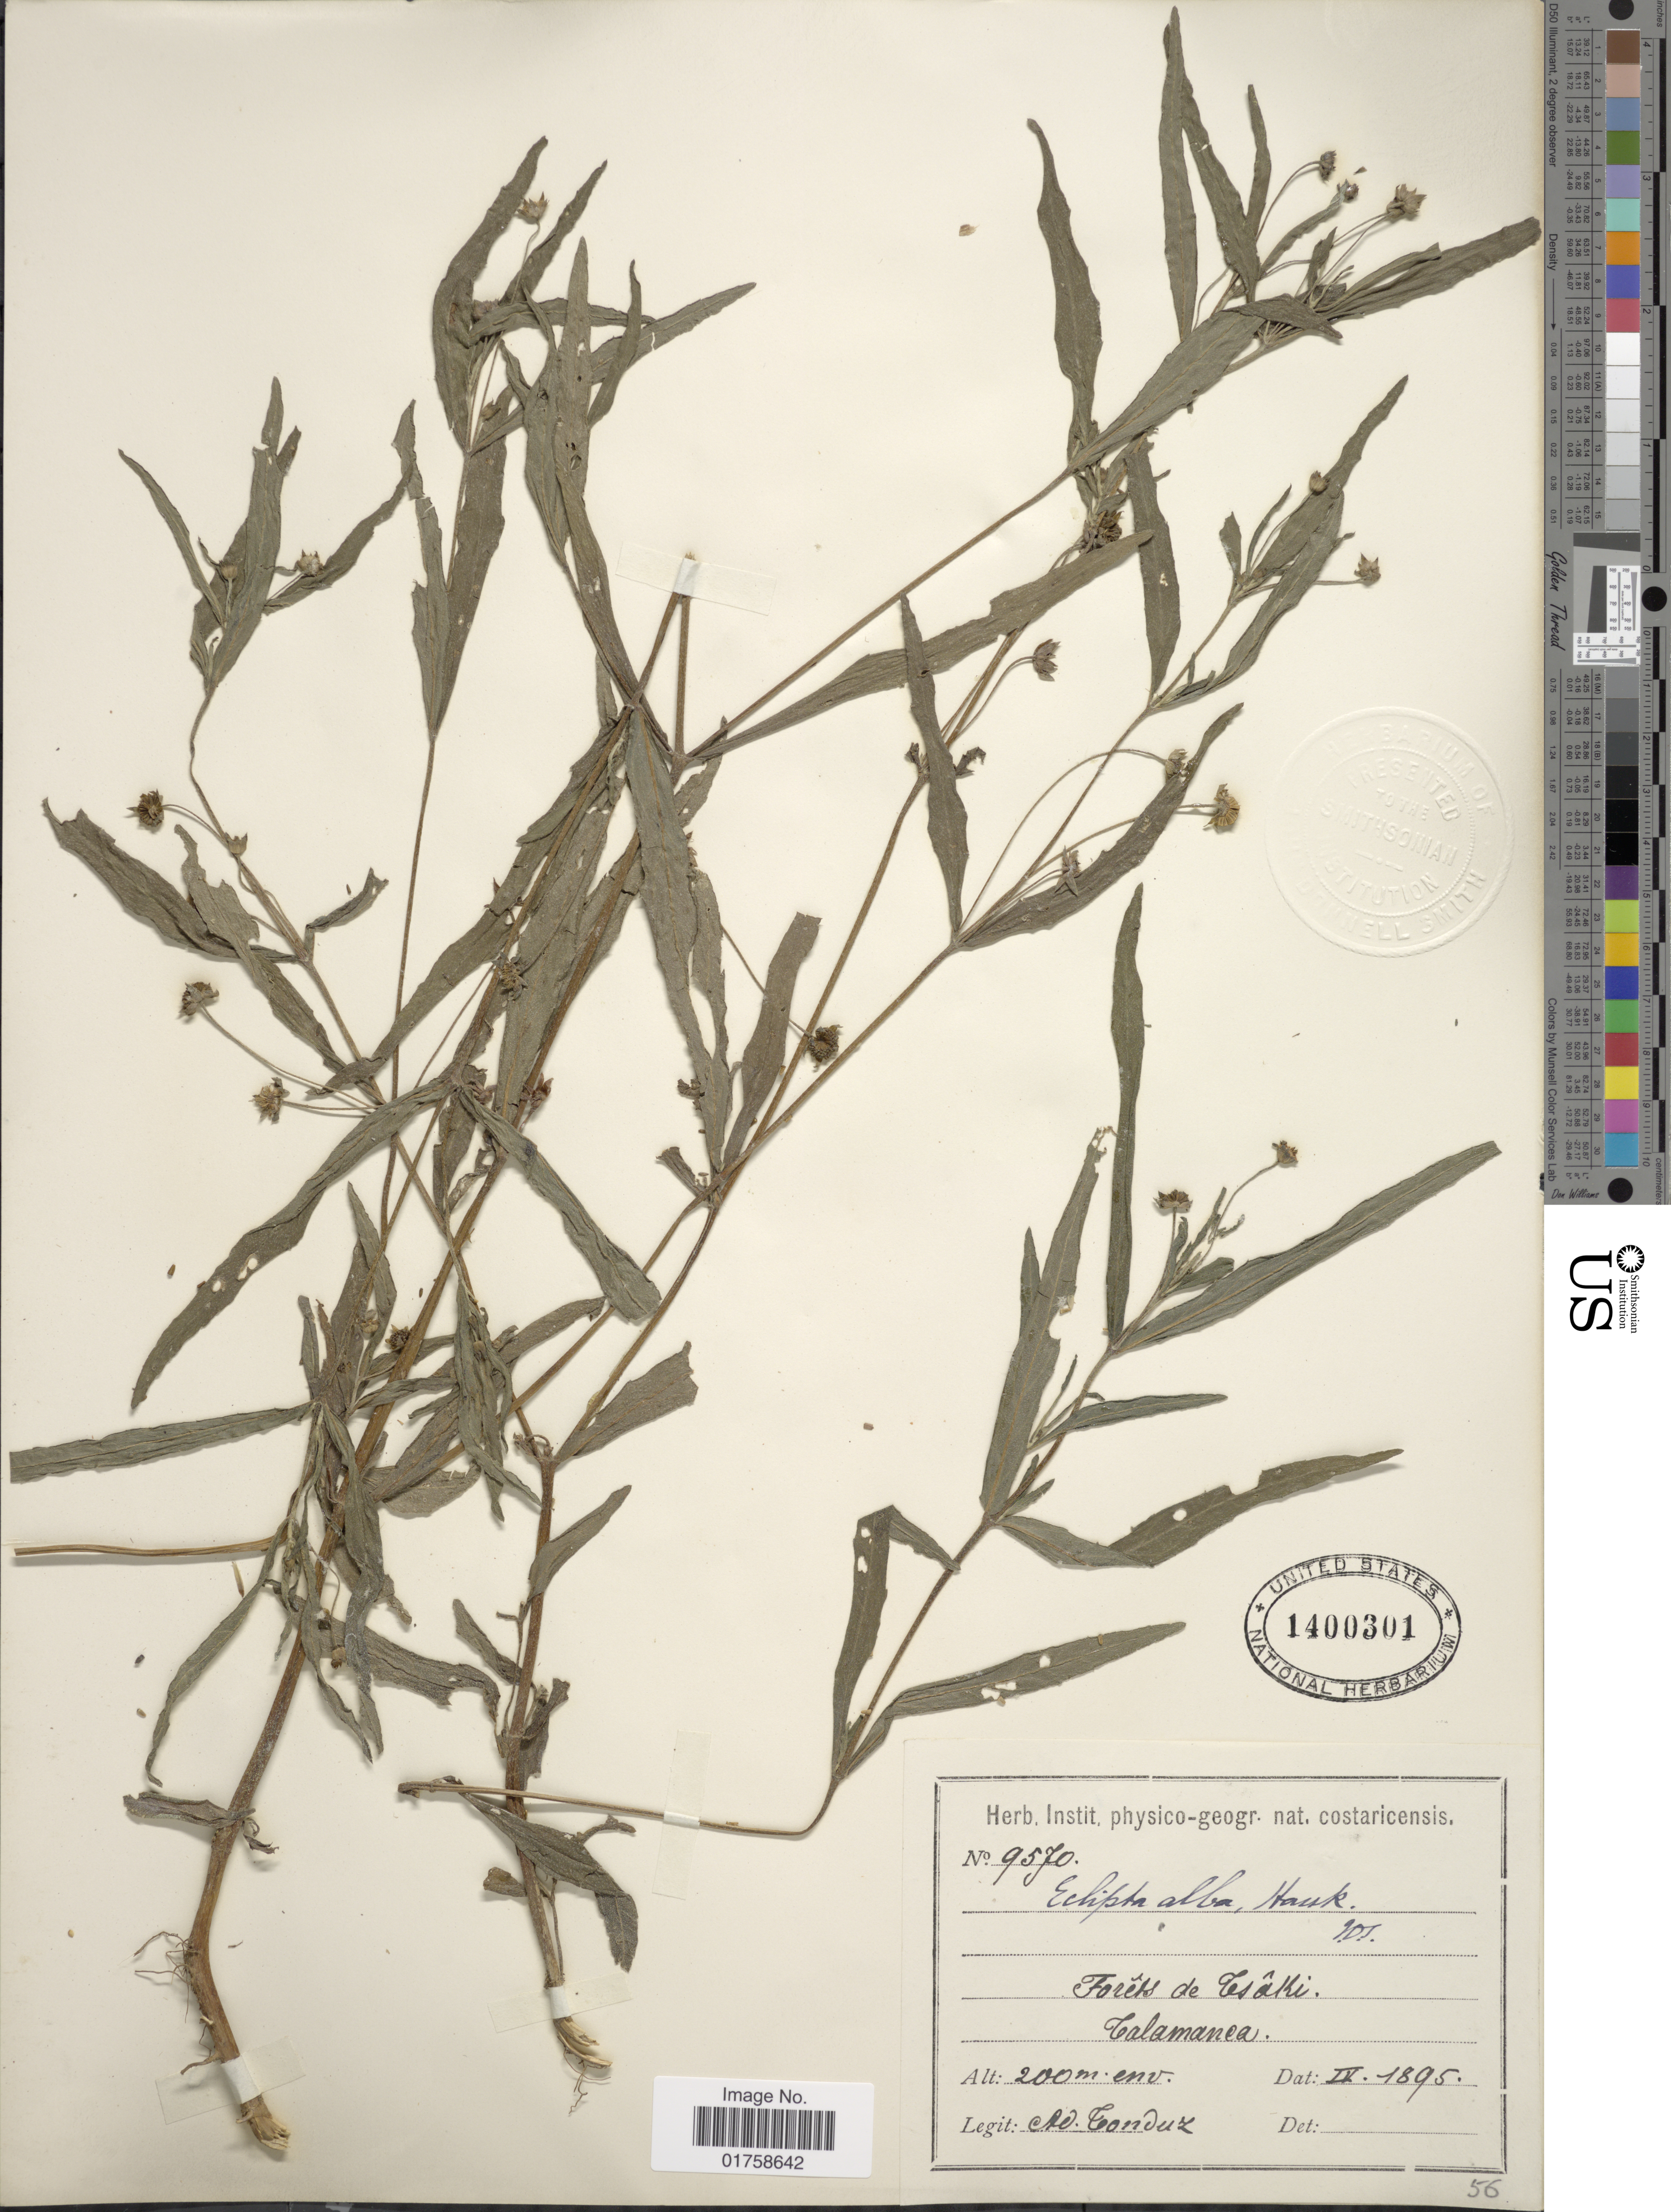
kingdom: Plantae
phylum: Tracheophyta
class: Magnoliopsida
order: Asterales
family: Asteraceae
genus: Eclipta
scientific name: Eclipta alba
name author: (L.) Hassk.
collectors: A. Tonduz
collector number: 9570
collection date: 1895-04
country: Costa Rica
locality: Forêts de Tsaki. Talamanca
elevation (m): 200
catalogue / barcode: US 1400301